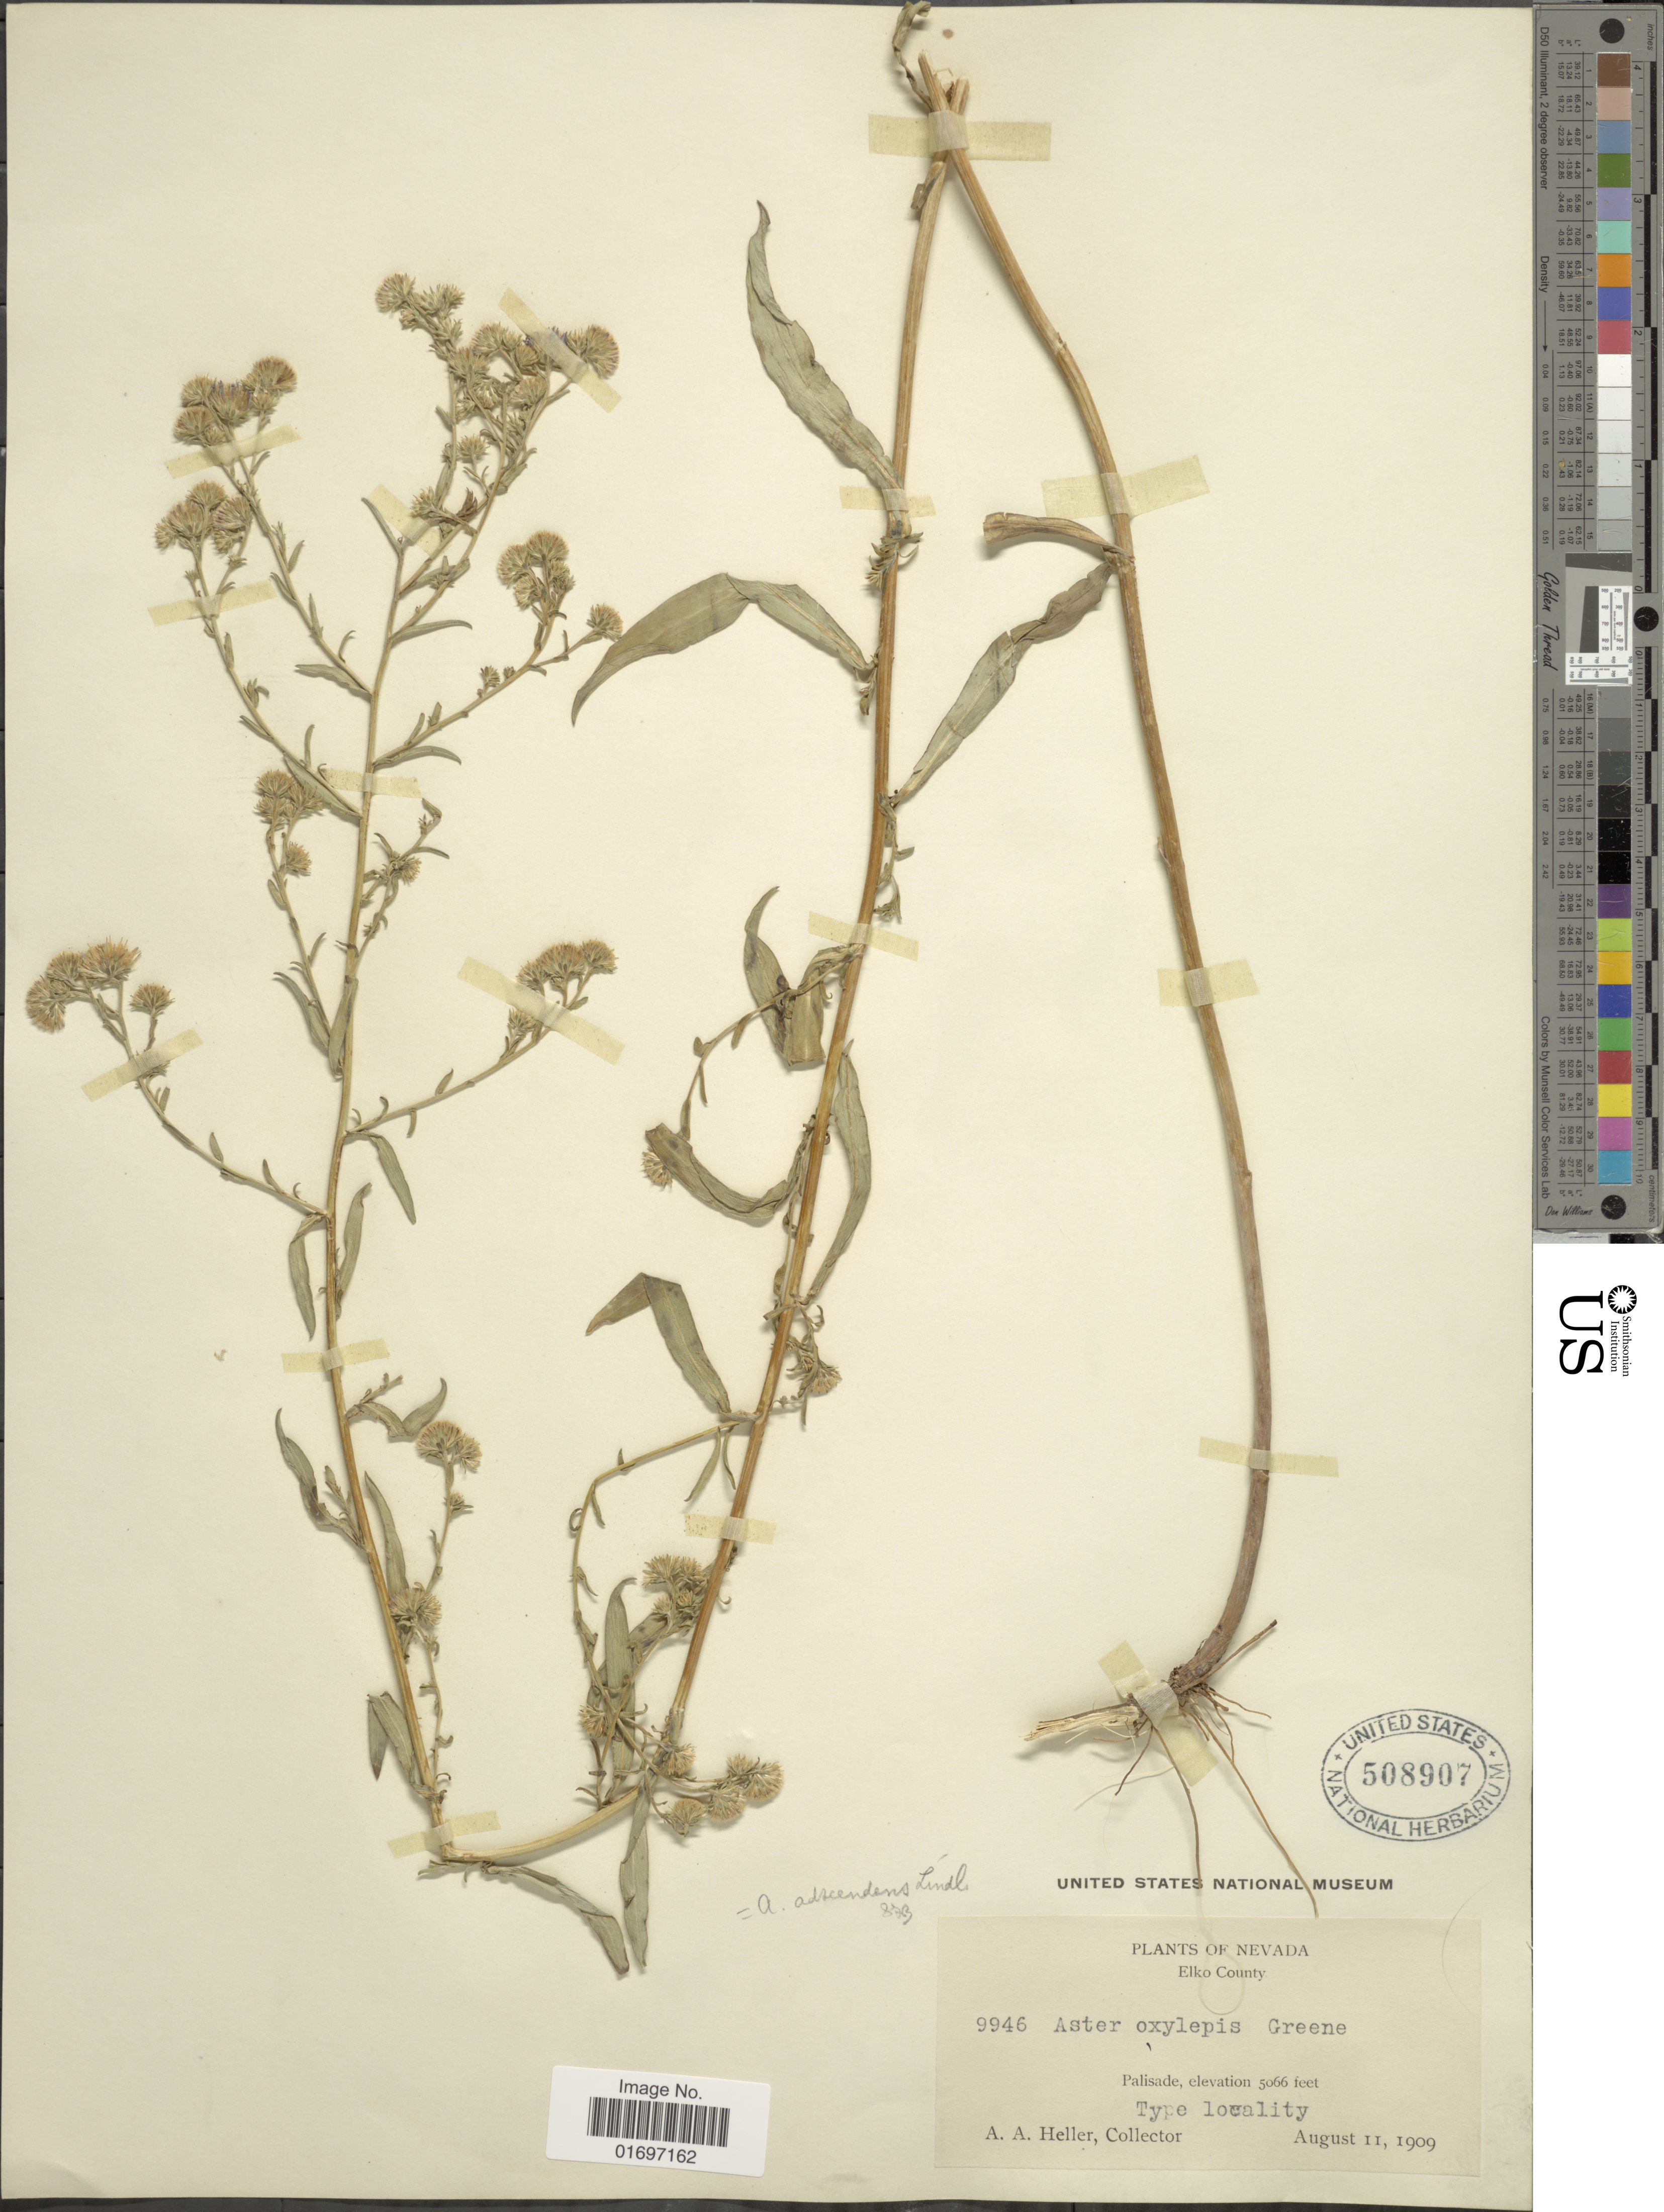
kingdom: Plantae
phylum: Tracheophyta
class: Magnoliopsida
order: Asterales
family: Asteraceae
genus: Symphyotrichum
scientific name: Symphyotrichum ascendens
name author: (Lindl.) G.L. Nesom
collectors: A. A. Heller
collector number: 9946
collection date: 1909-08-11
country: United States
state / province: Nevada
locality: Nevada. Elko County. Palisade.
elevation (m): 1544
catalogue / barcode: US 508907